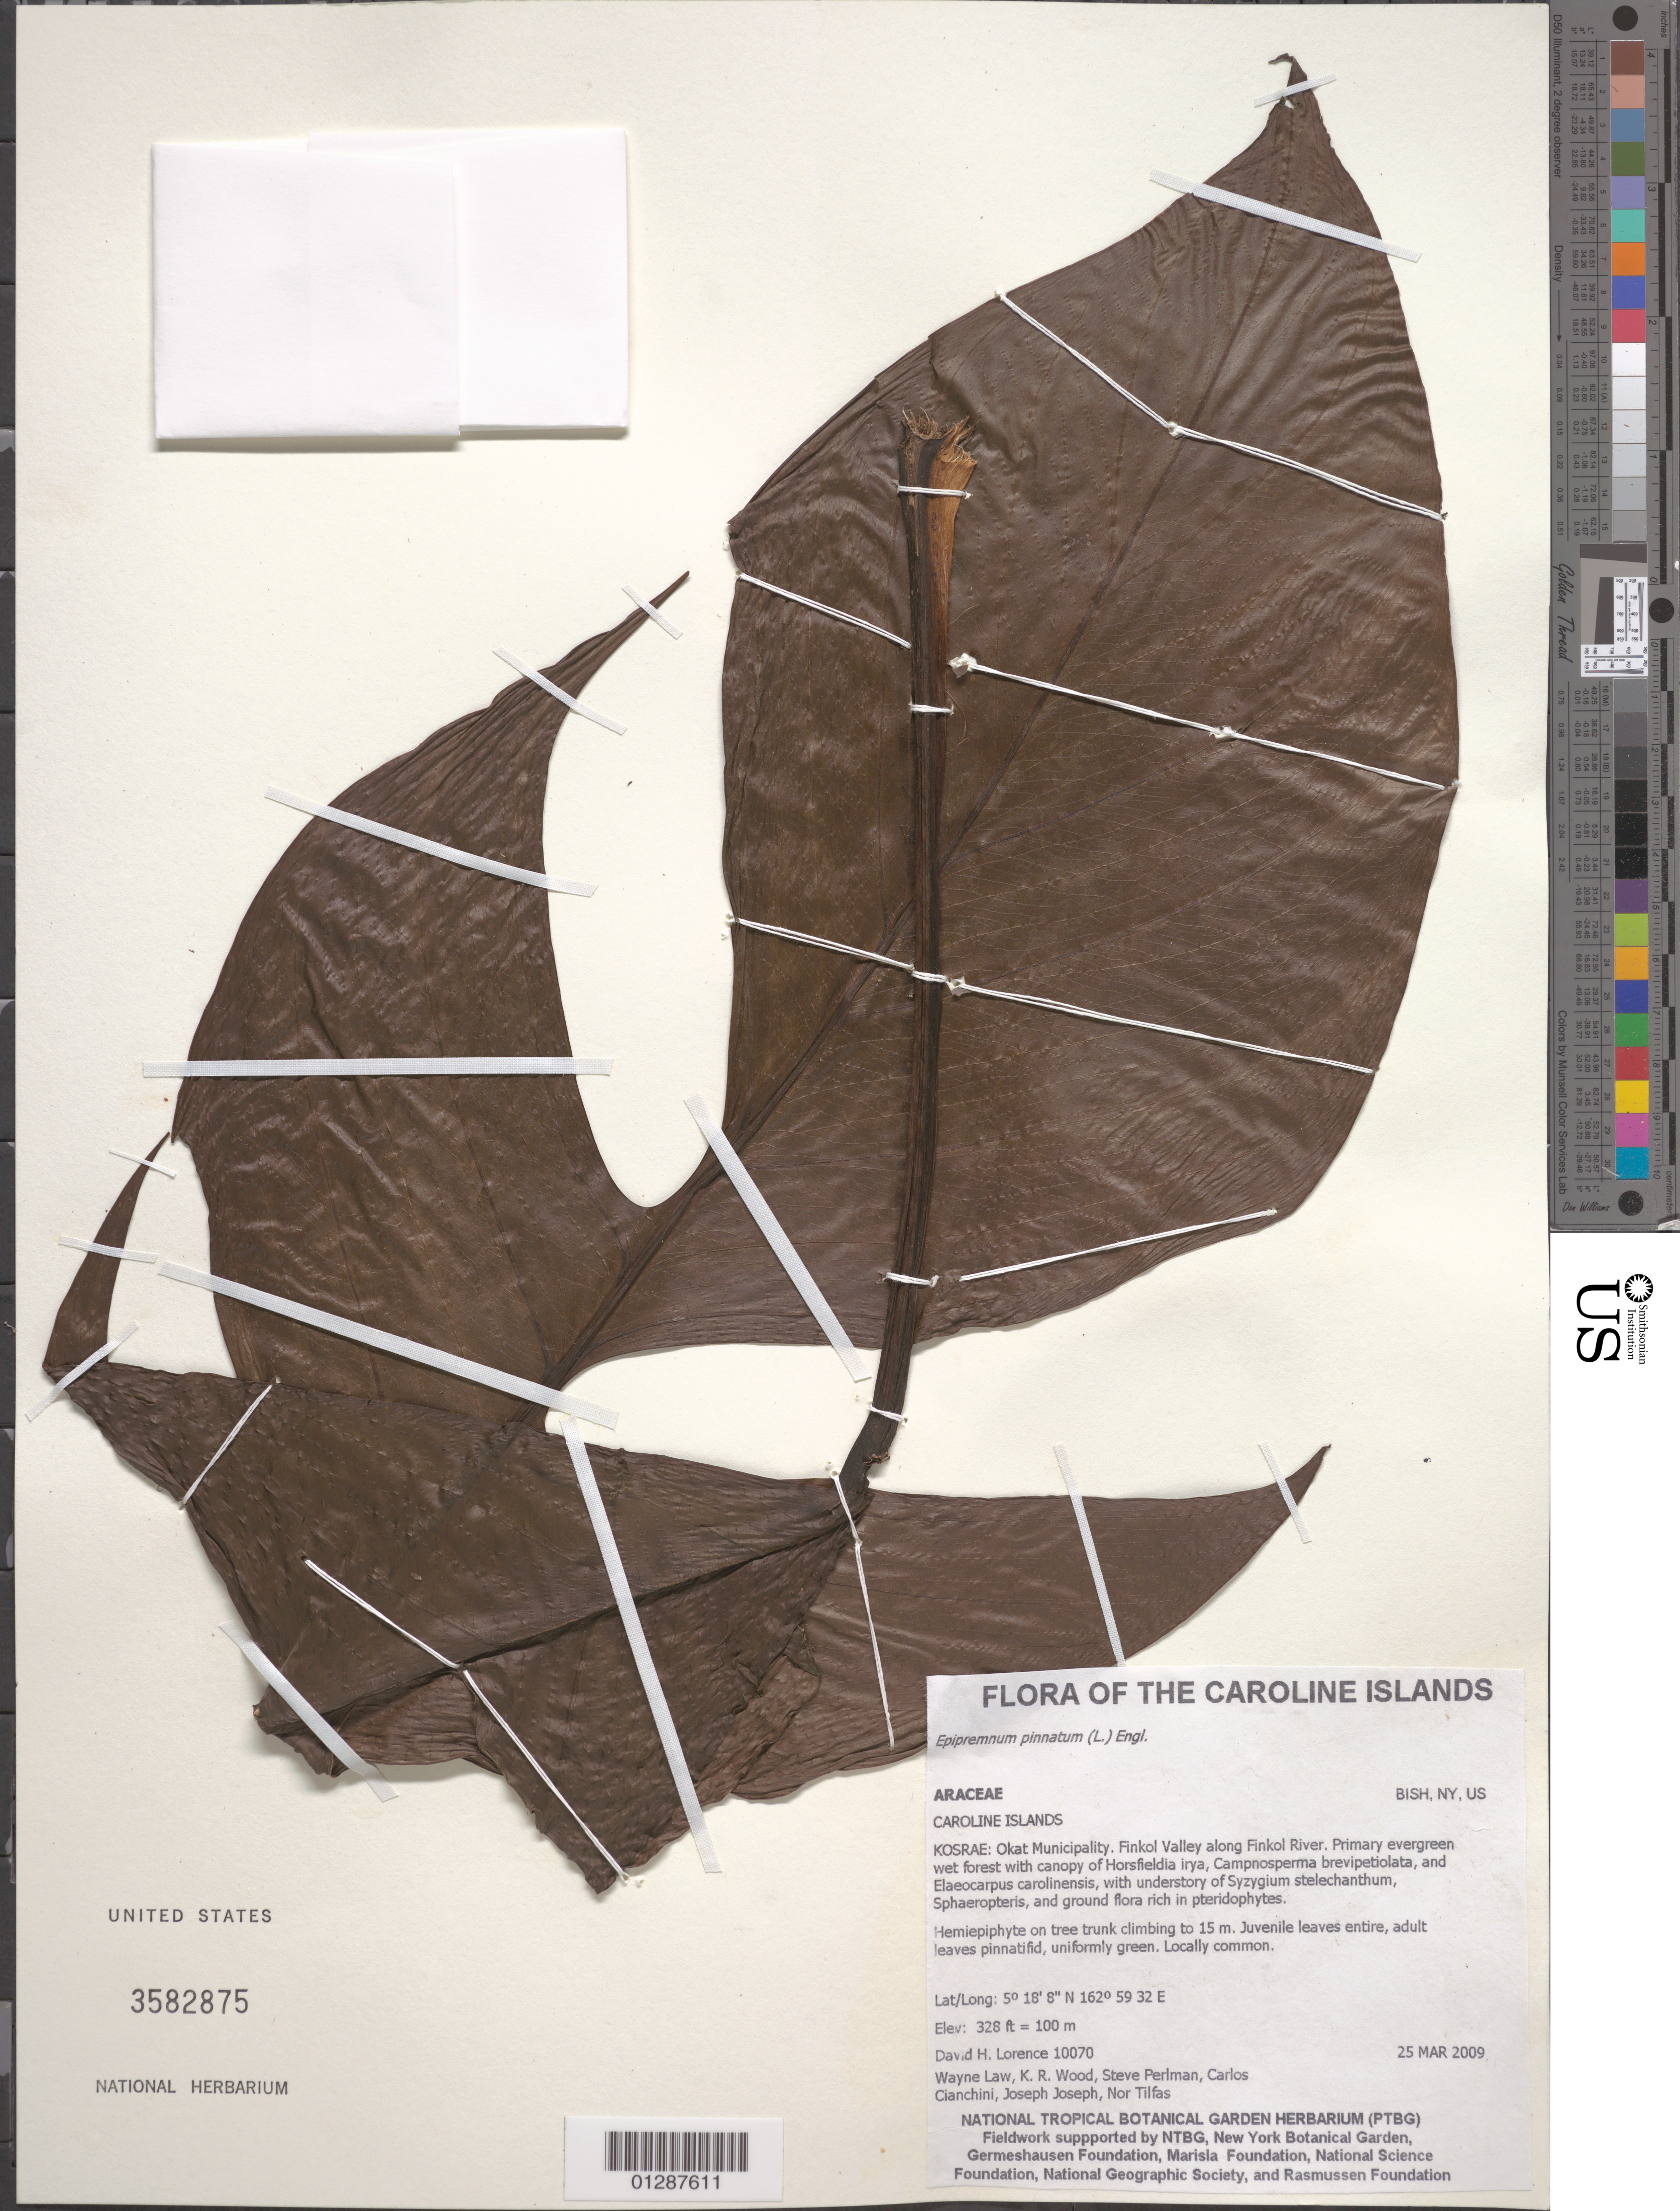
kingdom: Plantae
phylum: Tracheophyta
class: Liliopsida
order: Alismatales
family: Araceae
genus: Epipremnum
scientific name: Epipremnum pinnatum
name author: (L.) Engl.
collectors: D. Lorence, W. Law, K. R. Wood, S. Perlman & et al.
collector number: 10070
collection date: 2009-03-25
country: Micronesia, Federated States of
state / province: Kosrae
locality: Caroline Islands. Okat Municipality. Finkol Valley along Finkol River.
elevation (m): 100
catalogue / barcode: US 3582875